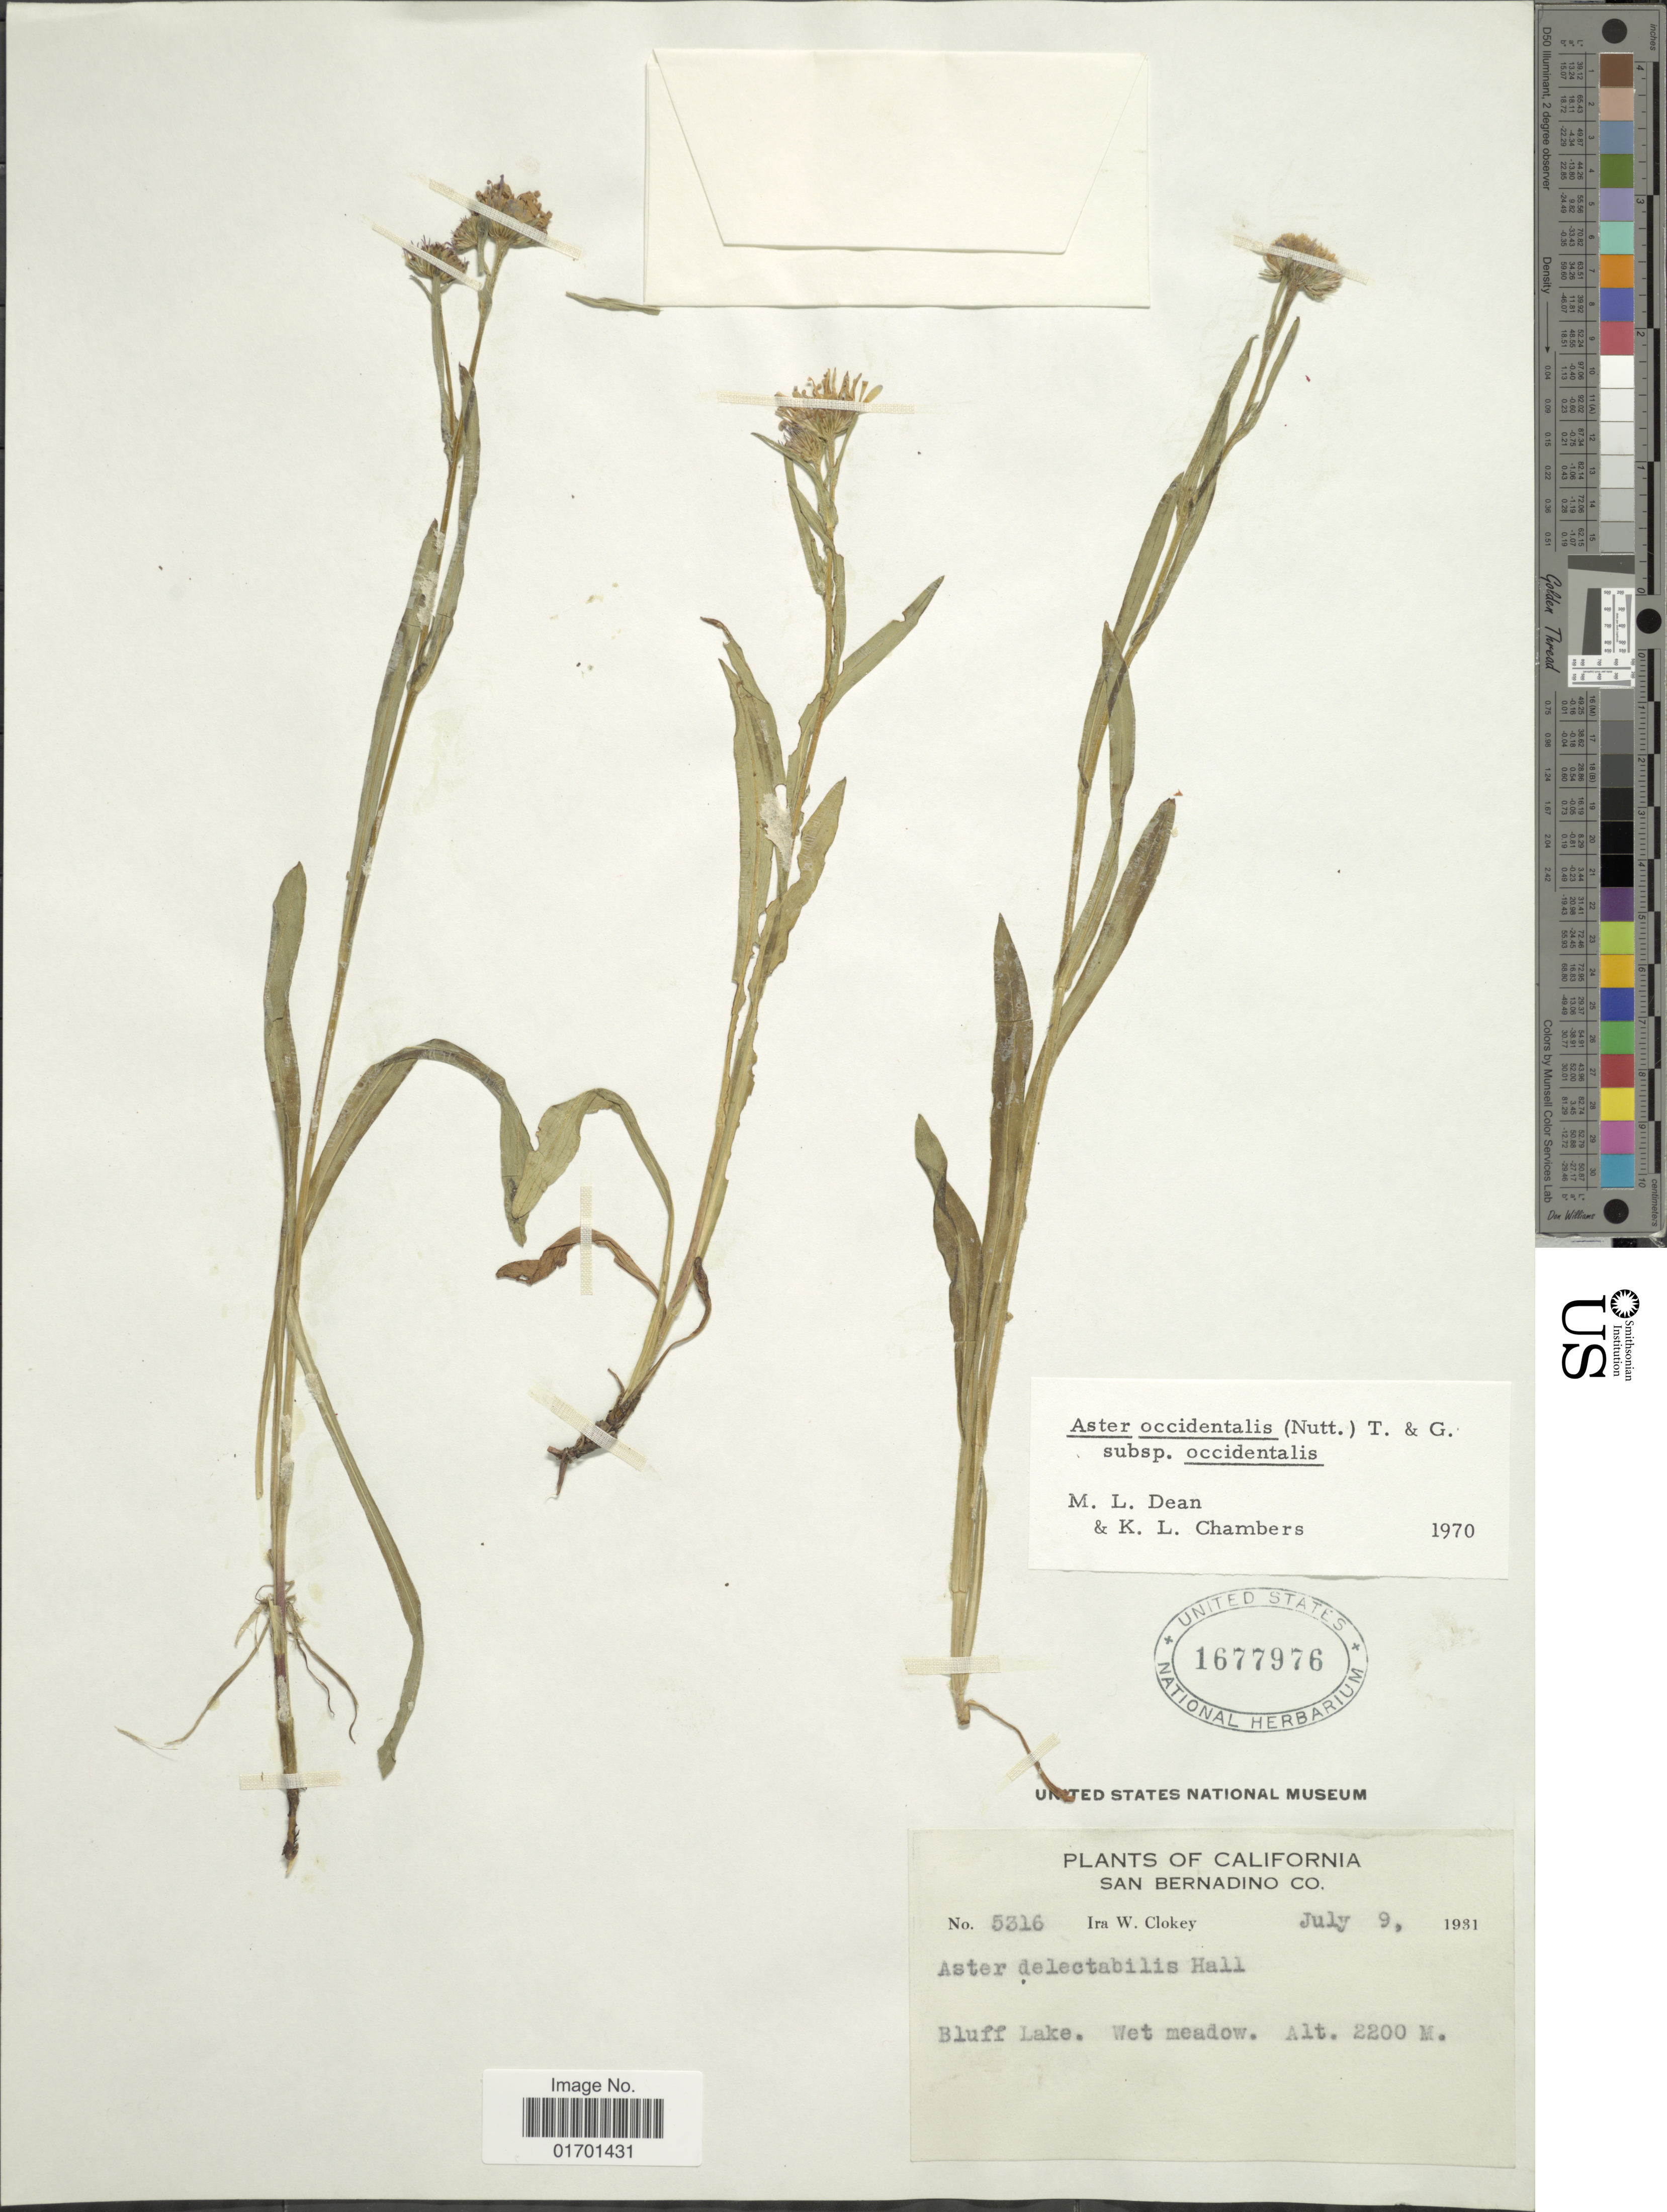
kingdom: Plantae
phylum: Tracheophyta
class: Magnoliopsida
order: Asterales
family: Asteraceae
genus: Symphyotrichum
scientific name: Symphyotrichum spathulatum var. spathulatum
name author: (Lindl.) G.L. Nesom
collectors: I. W. Clokey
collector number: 5316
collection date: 1931-07-09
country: United States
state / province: California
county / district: San Bernardino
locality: San Bernardino Co., Bluff Lake, Wet meadow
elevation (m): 2200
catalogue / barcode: US 1677976